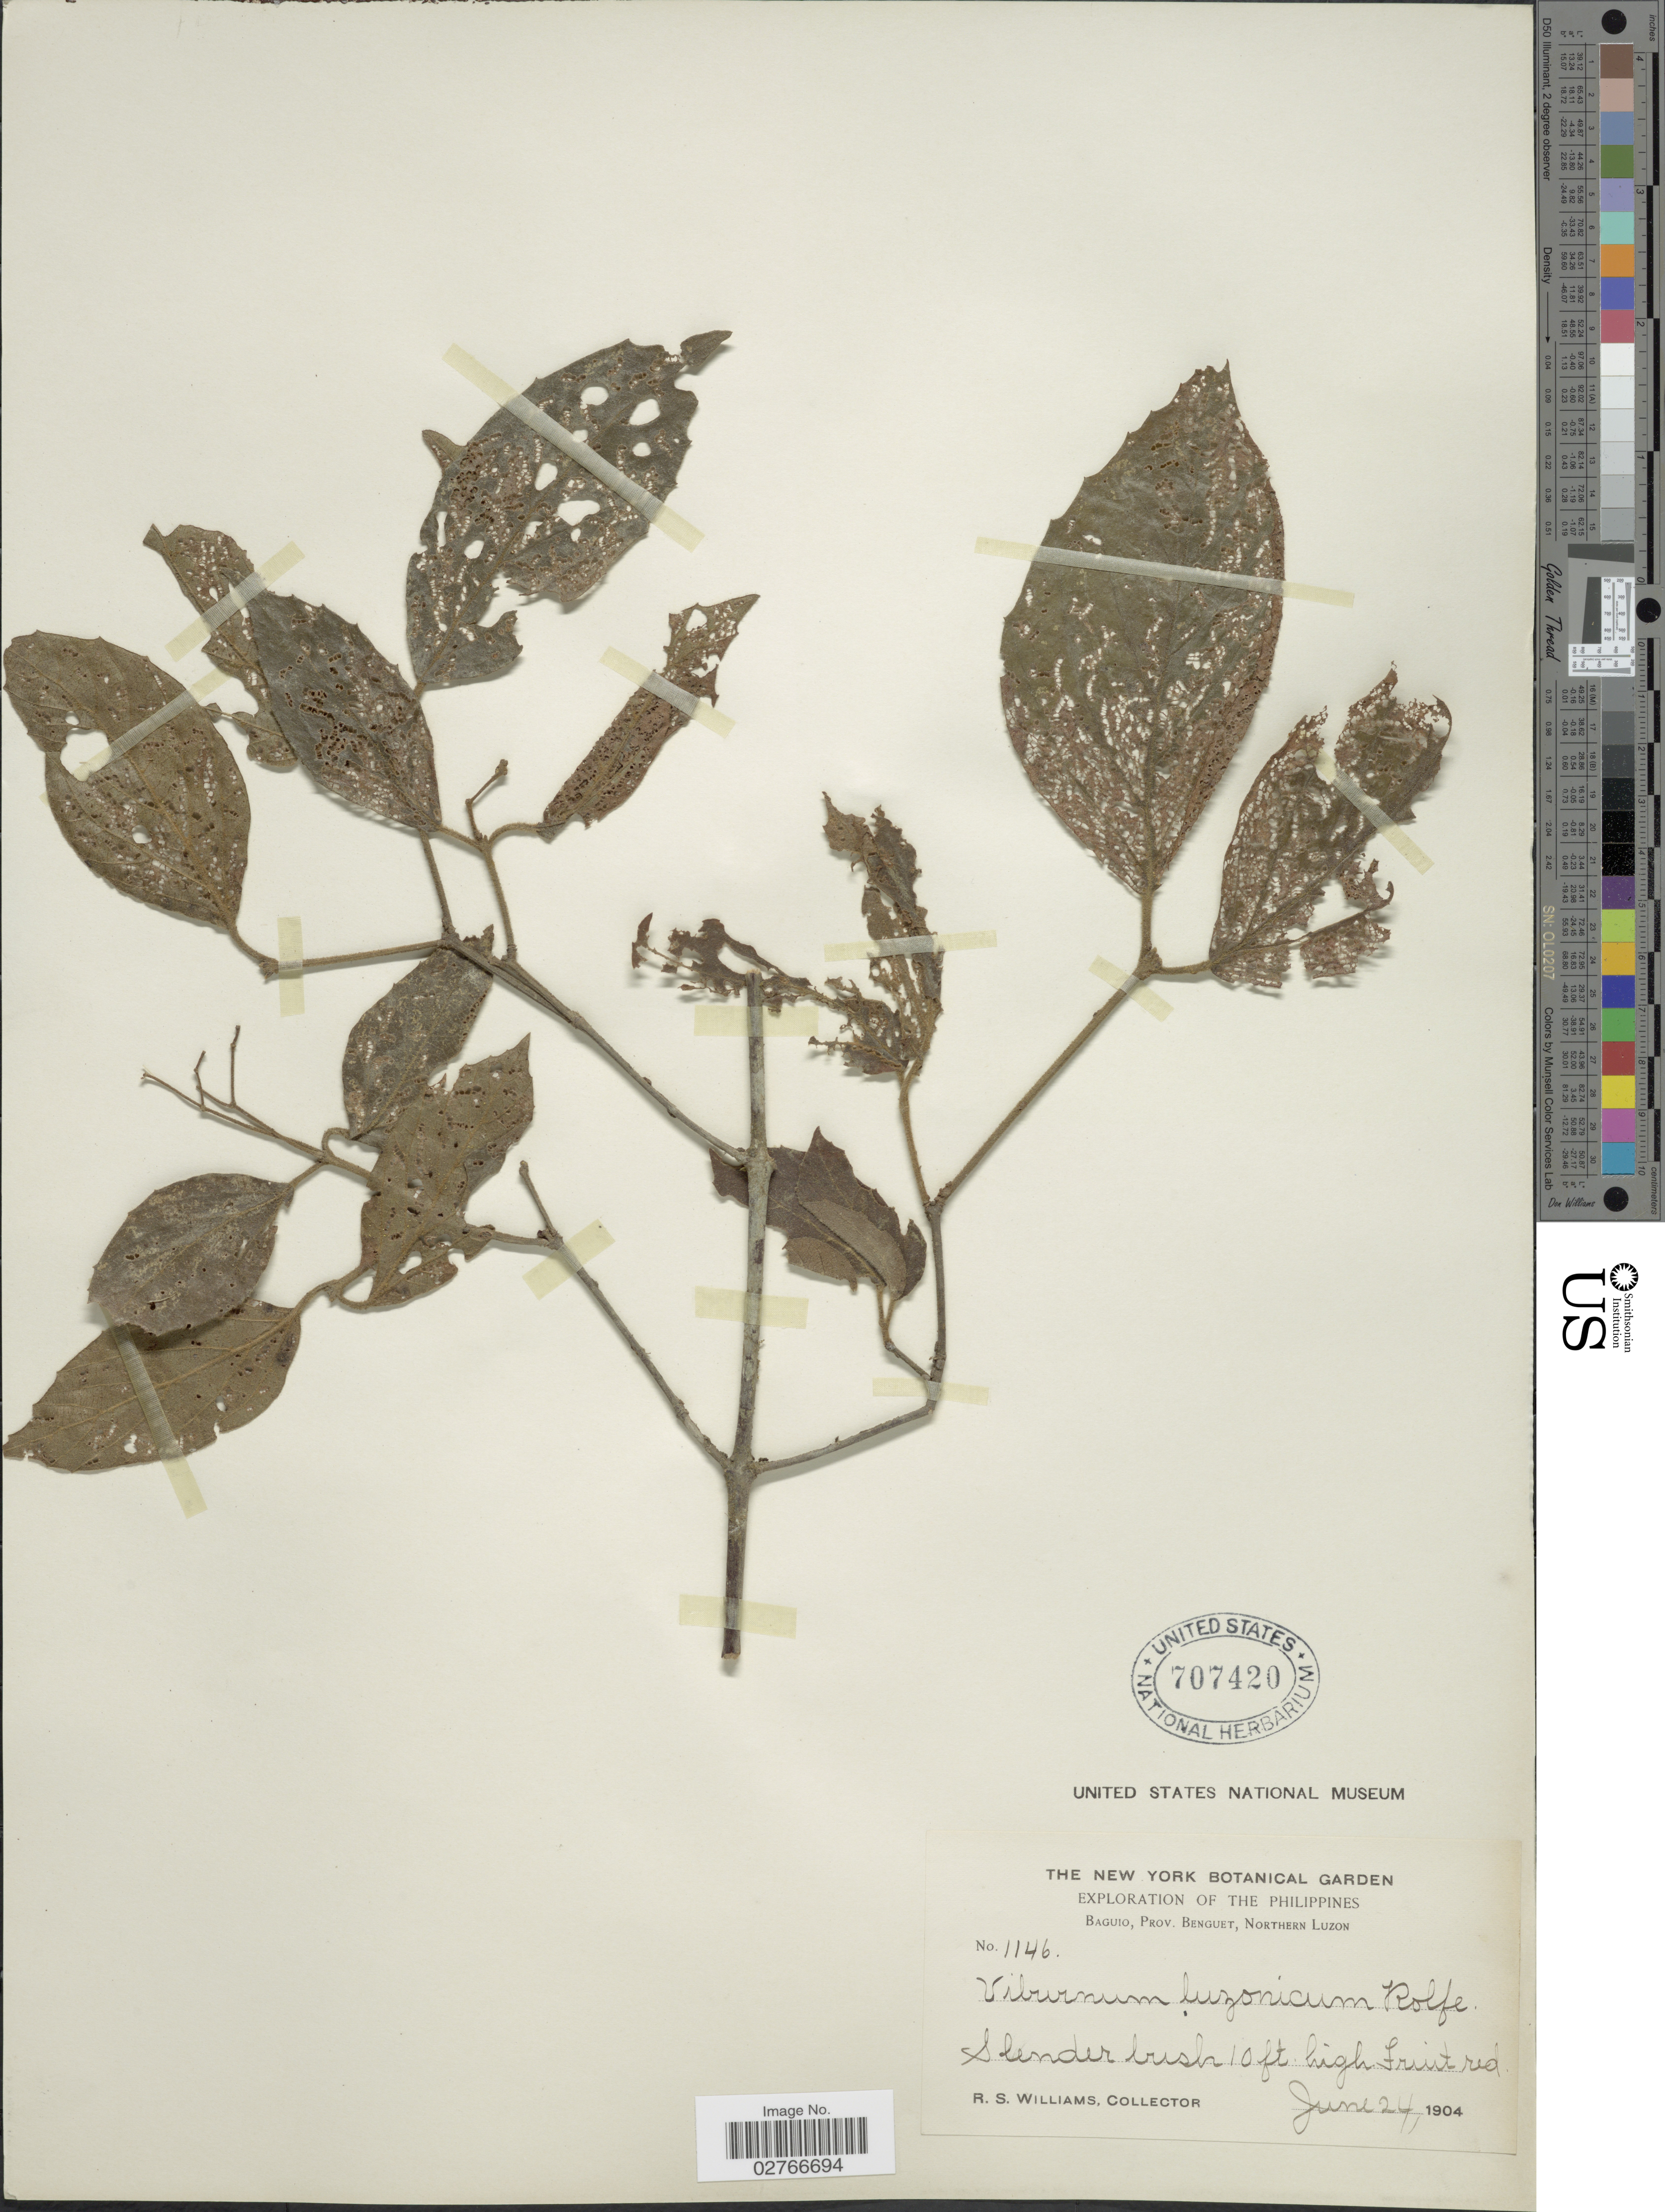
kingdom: Plantae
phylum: Tracheophyta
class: Magnoliopsida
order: Dipsacales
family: Viburnaceae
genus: Viburnum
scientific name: Viburnum luzonicum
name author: Rolfe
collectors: R. S. Williams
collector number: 1146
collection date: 1904-06-24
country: Philippines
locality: Baguio, Prov. Benguet, Northern Luzon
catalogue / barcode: US 707420